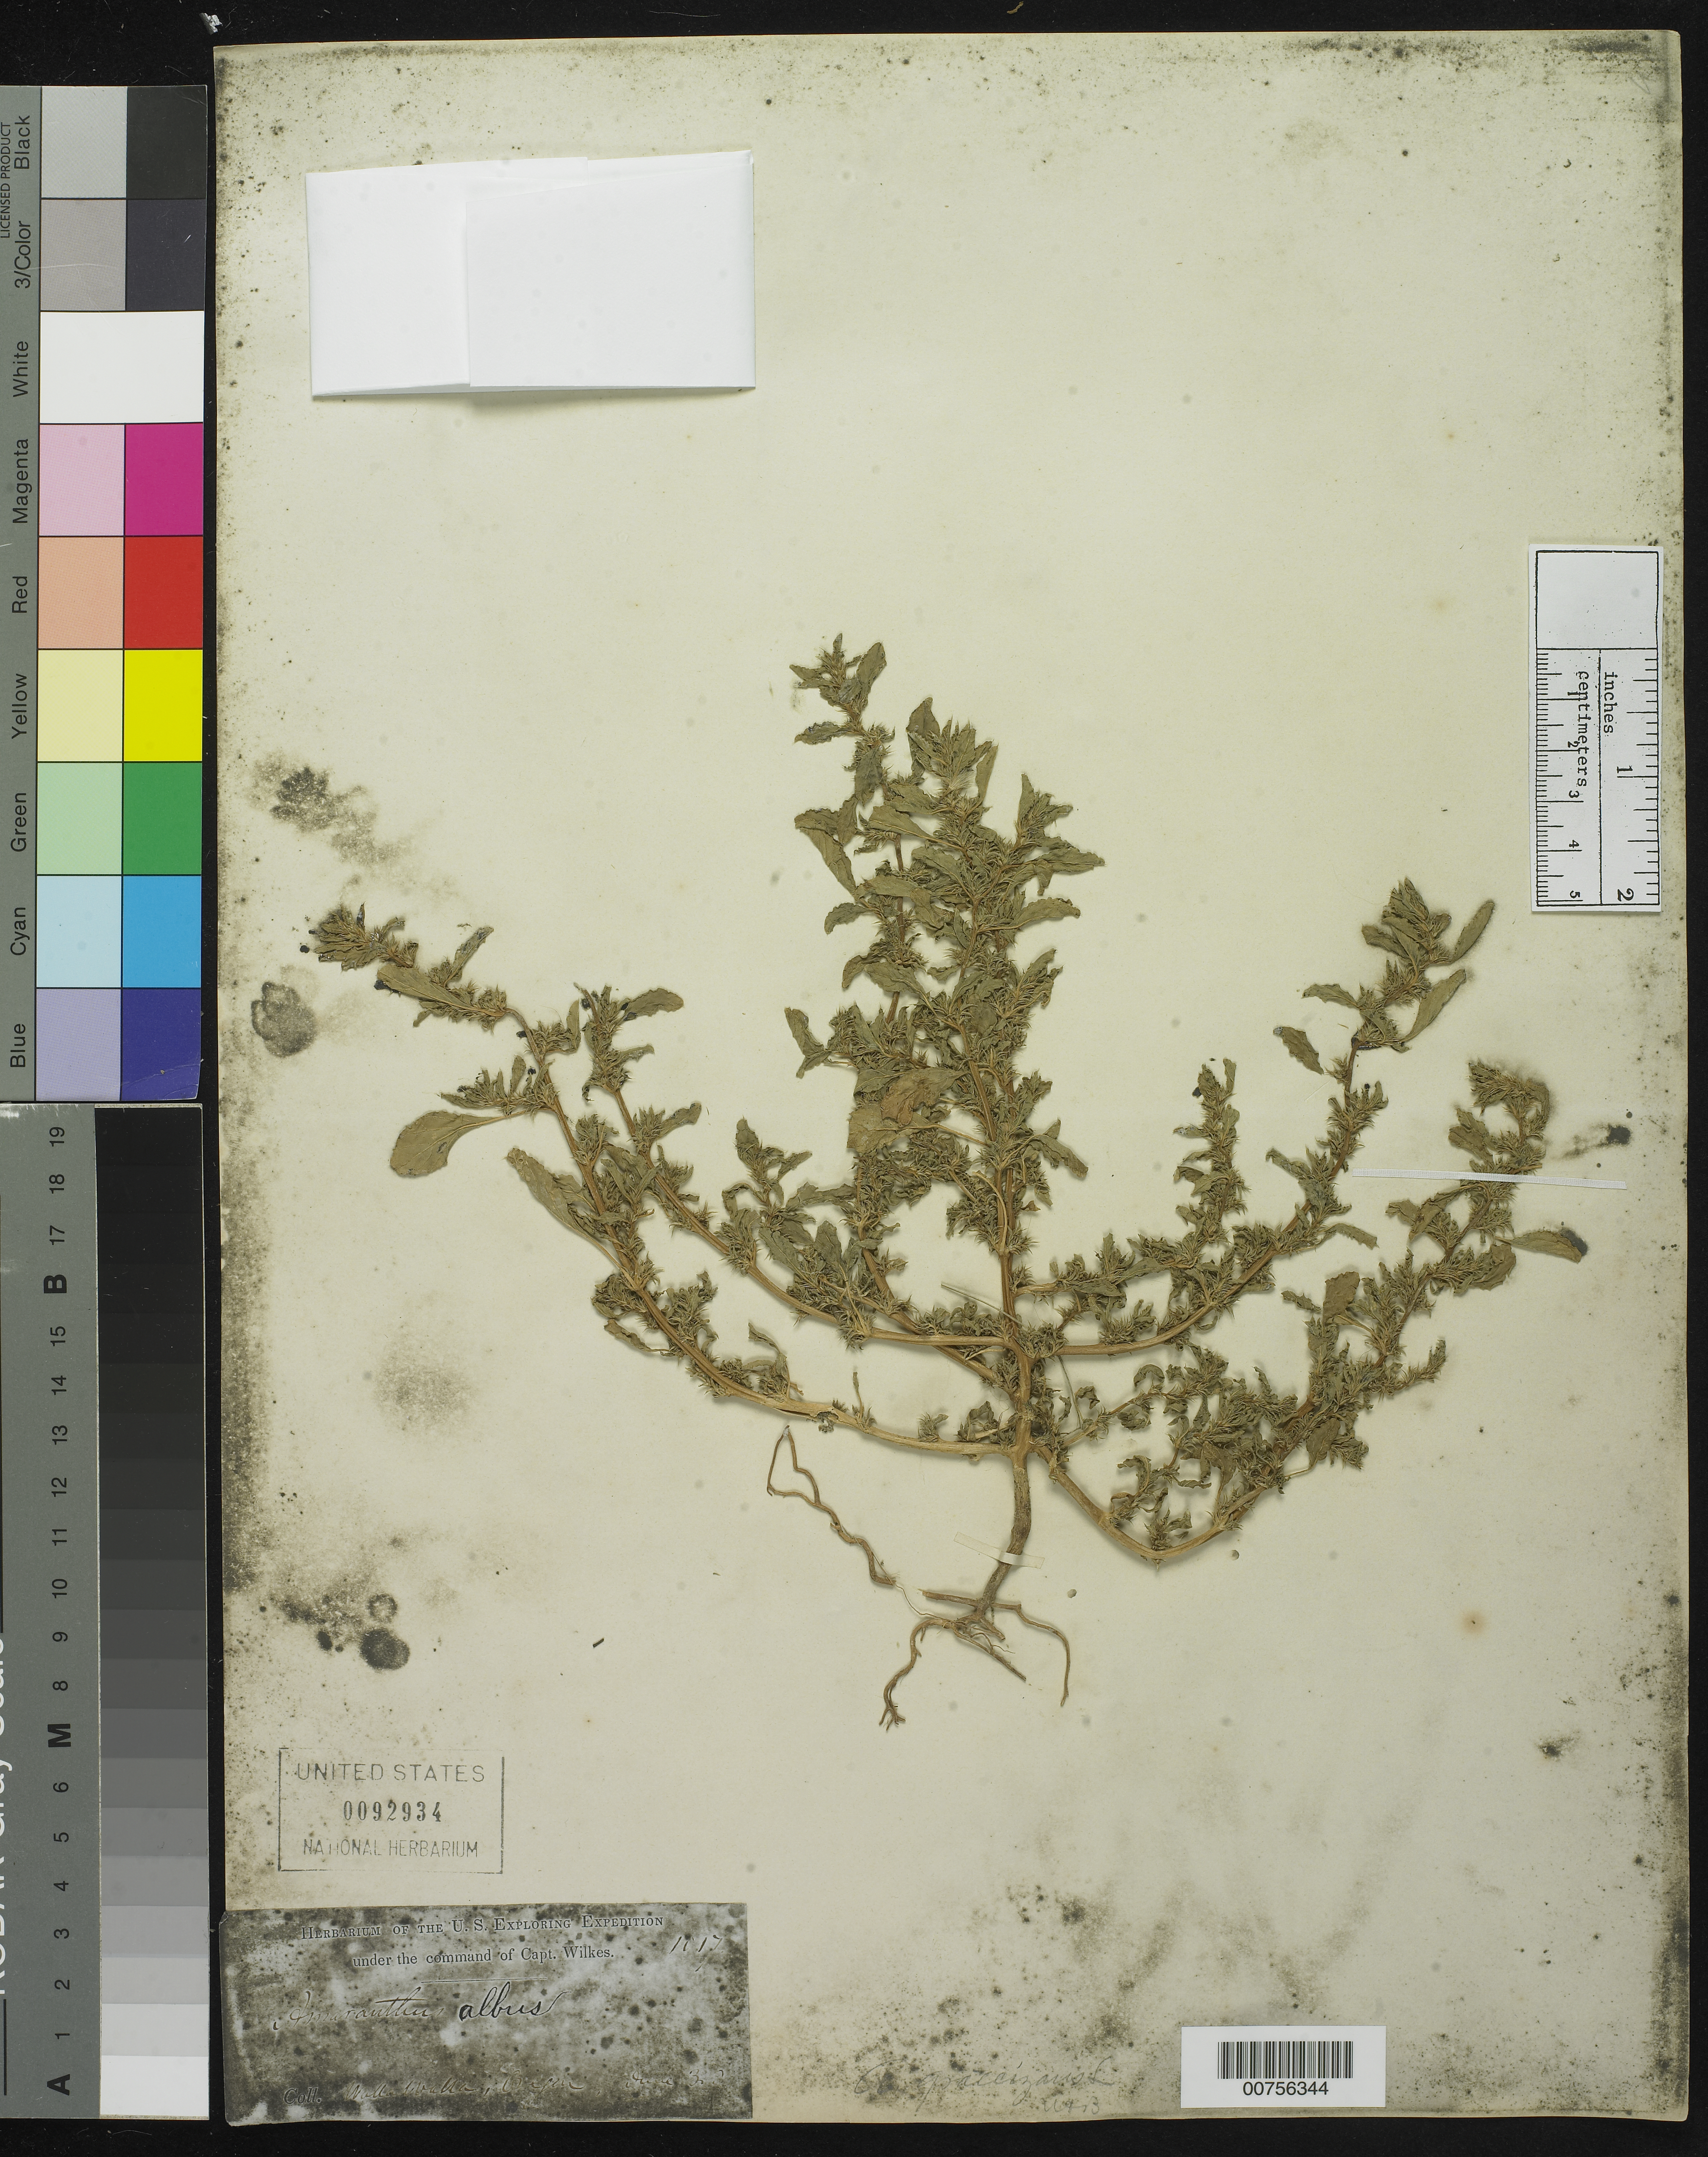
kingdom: Plantae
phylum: Tracheophyta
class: Magnoliopsida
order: Caryophyllales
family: Amaranthaceae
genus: Amaranthus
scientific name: Amaranthus albus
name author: L.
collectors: Wilkes Explor. Exped.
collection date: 1838/1842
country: United States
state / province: Washington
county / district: Walla Walla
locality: Walla Walla, Oregon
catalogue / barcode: US 92934